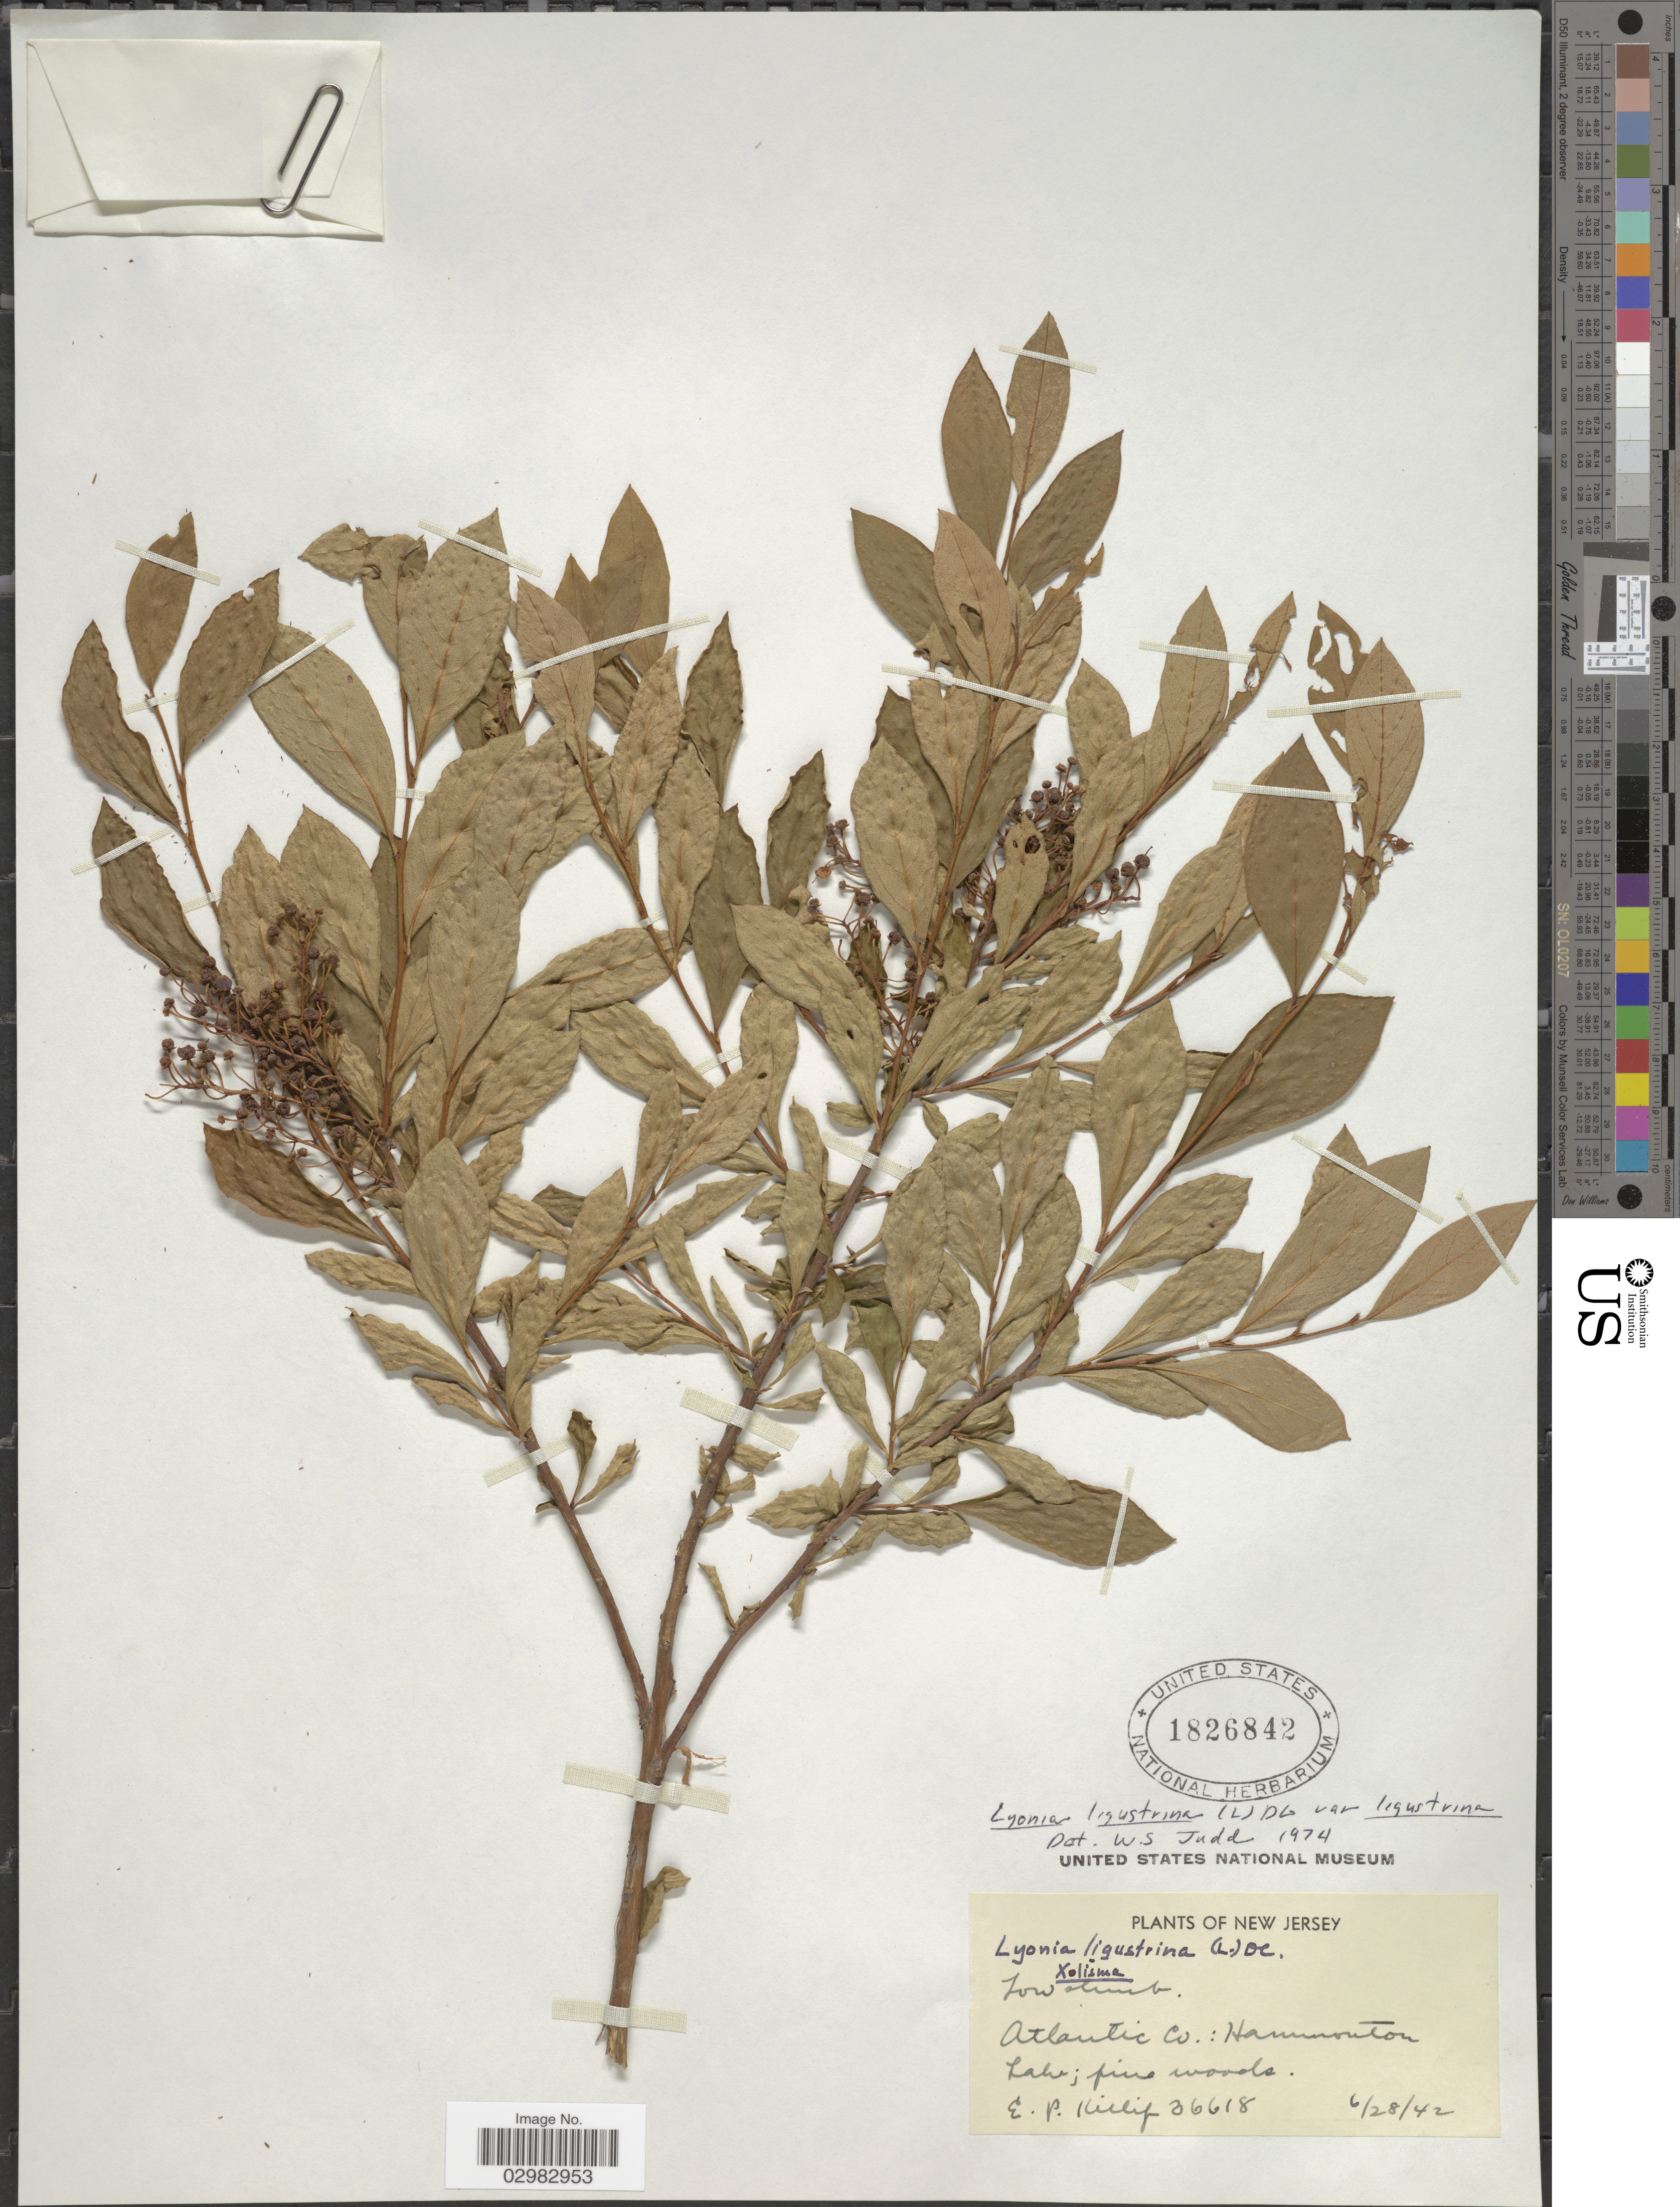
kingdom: Plantae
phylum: Tracheophyta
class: Magnoliopsida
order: Ericales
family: Ericaceae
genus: Lyonia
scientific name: Lyonia ligustrina var. ligustrina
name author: (L.) DC.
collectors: E. P. Killip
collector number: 36618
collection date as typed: Transcribed d/m/y: 28/6/42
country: United States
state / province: New Jersey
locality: Atlantic Co.: Hammonton Lake.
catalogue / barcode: US 1826842